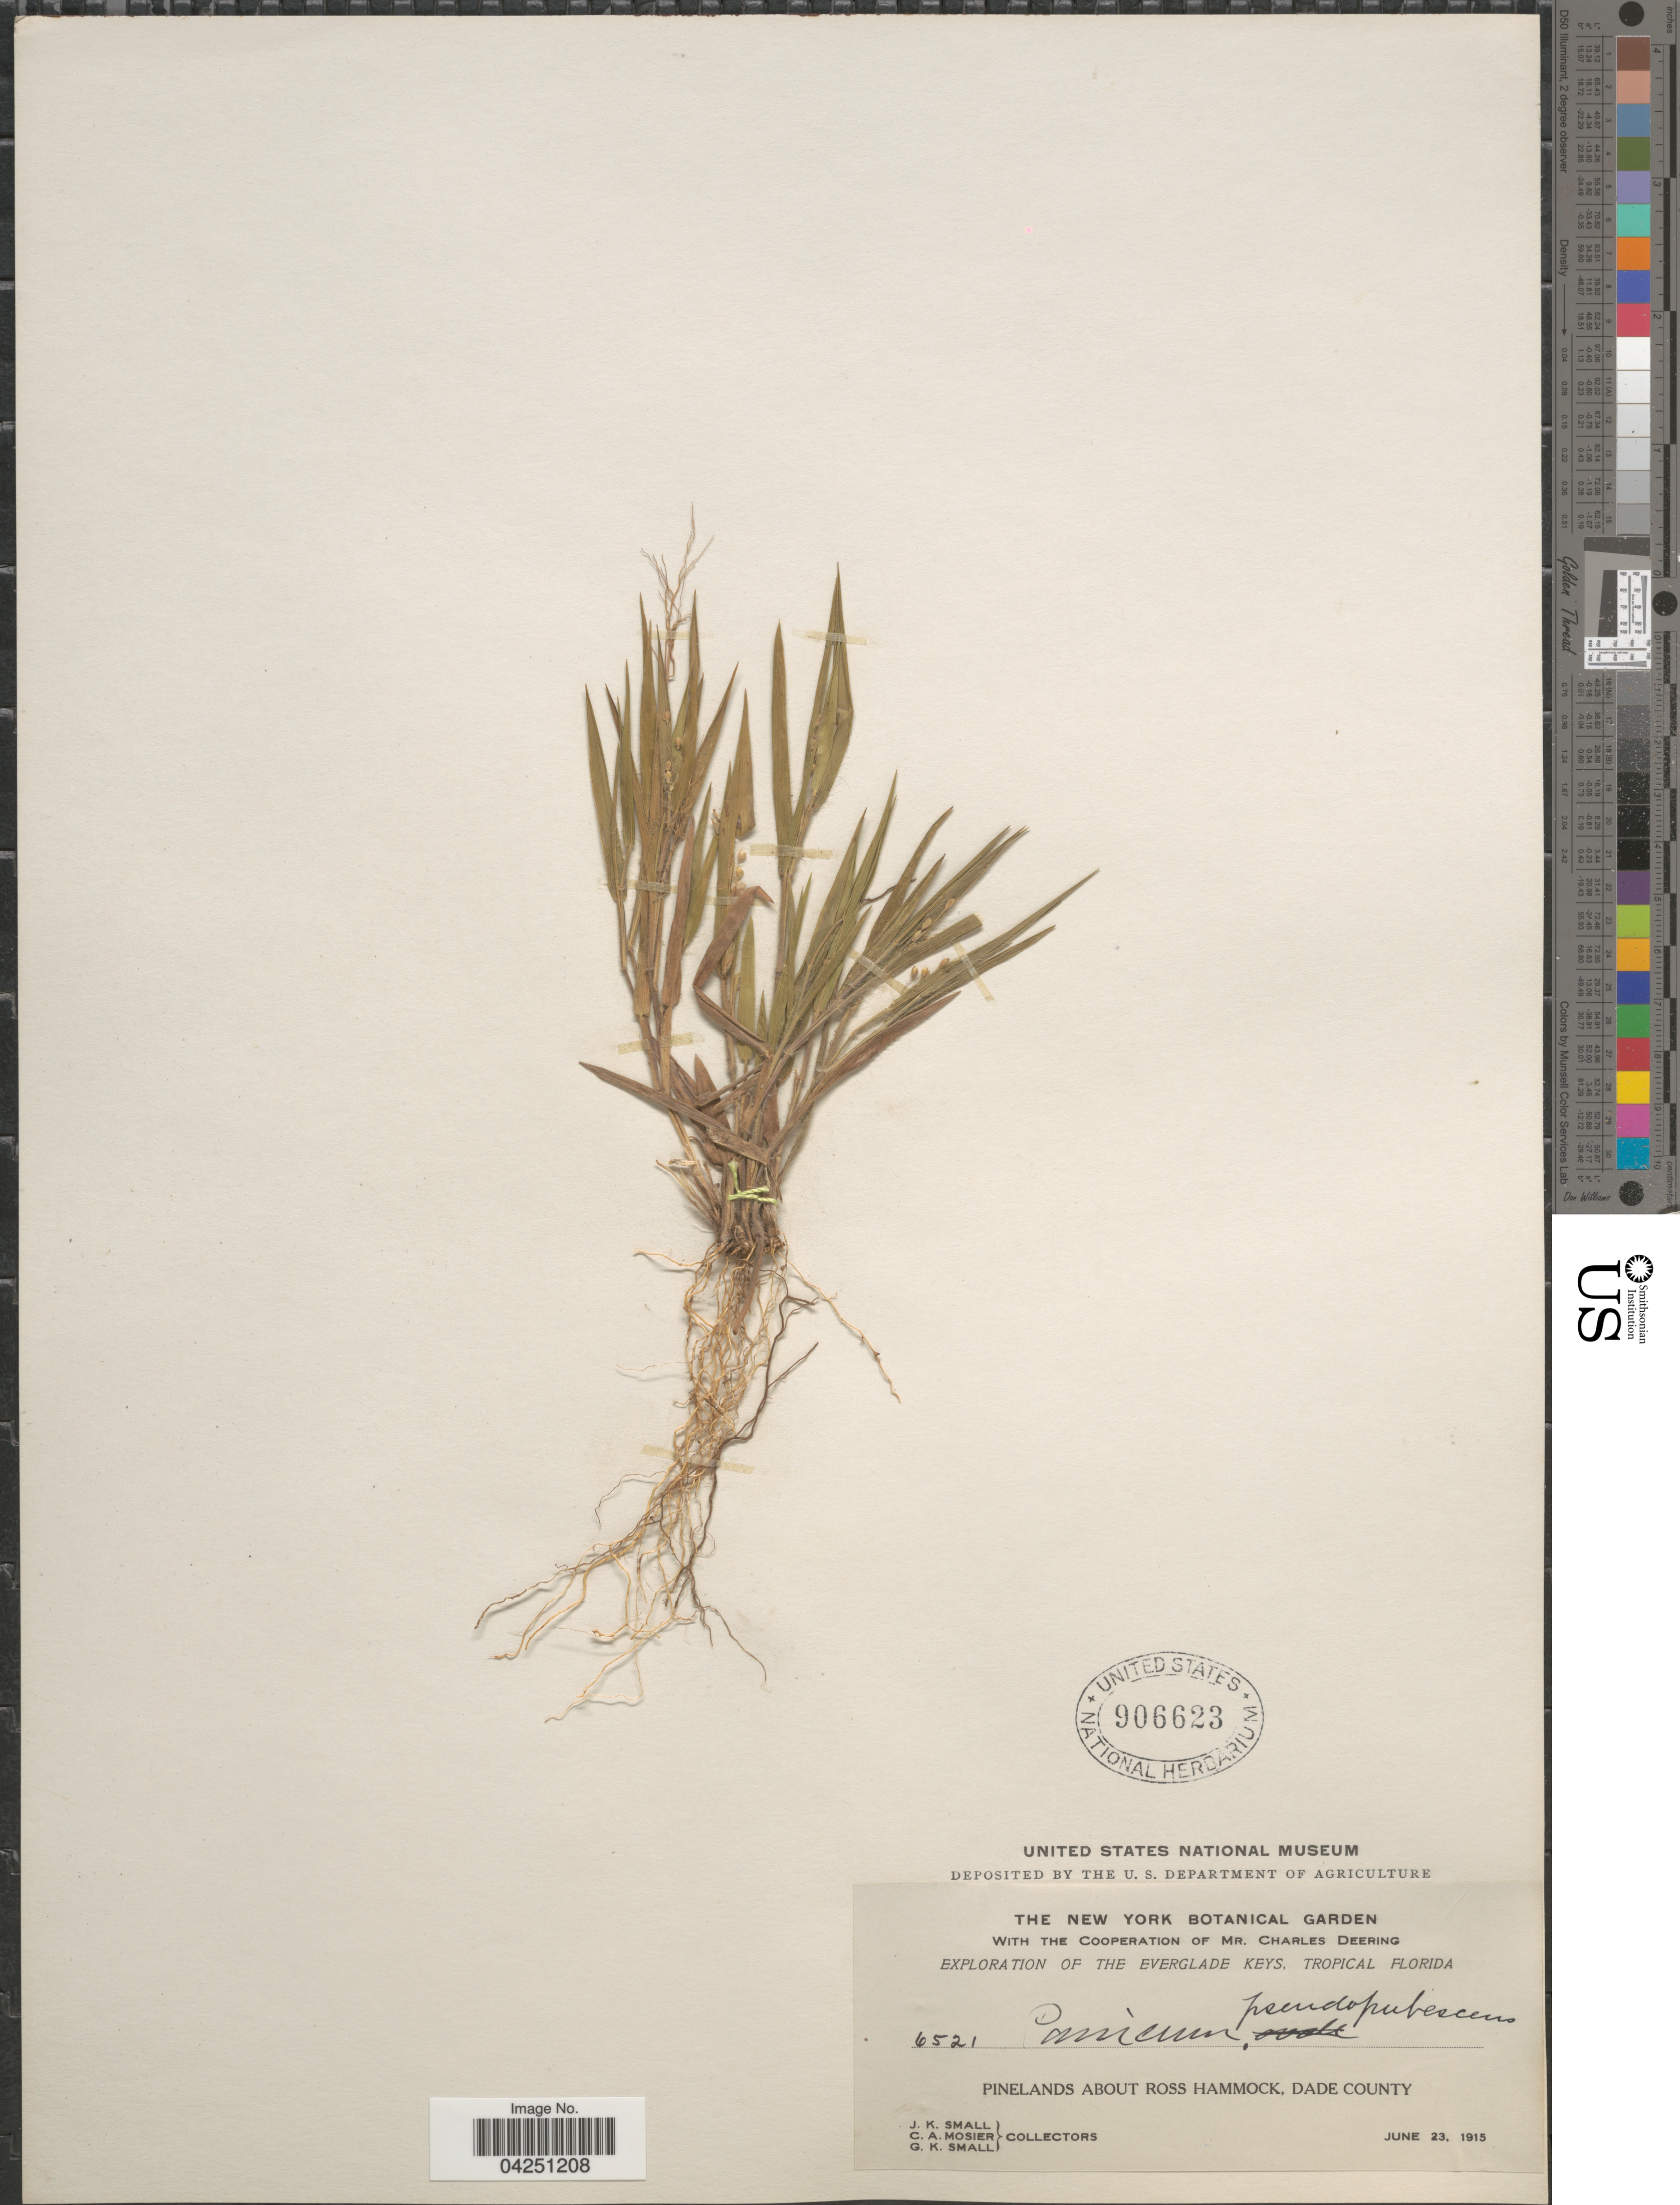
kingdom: Plantae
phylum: Tracheophyta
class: Liliopsida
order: Poales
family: Poaceae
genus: Dichanthelium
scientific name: Dichanthelium acuminatum var. acuminatum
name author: (Sw.) Gould & C.A. Clark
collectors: J. K. Small, C. A. Mosier & G. K. Small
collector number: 6521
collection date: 1915-06-23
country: United States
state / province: Florida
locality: Exploration of the Everglade Keys, Tropical Florida. Pinelands about Ross Hammock, Dade County.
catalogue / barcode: US 906623